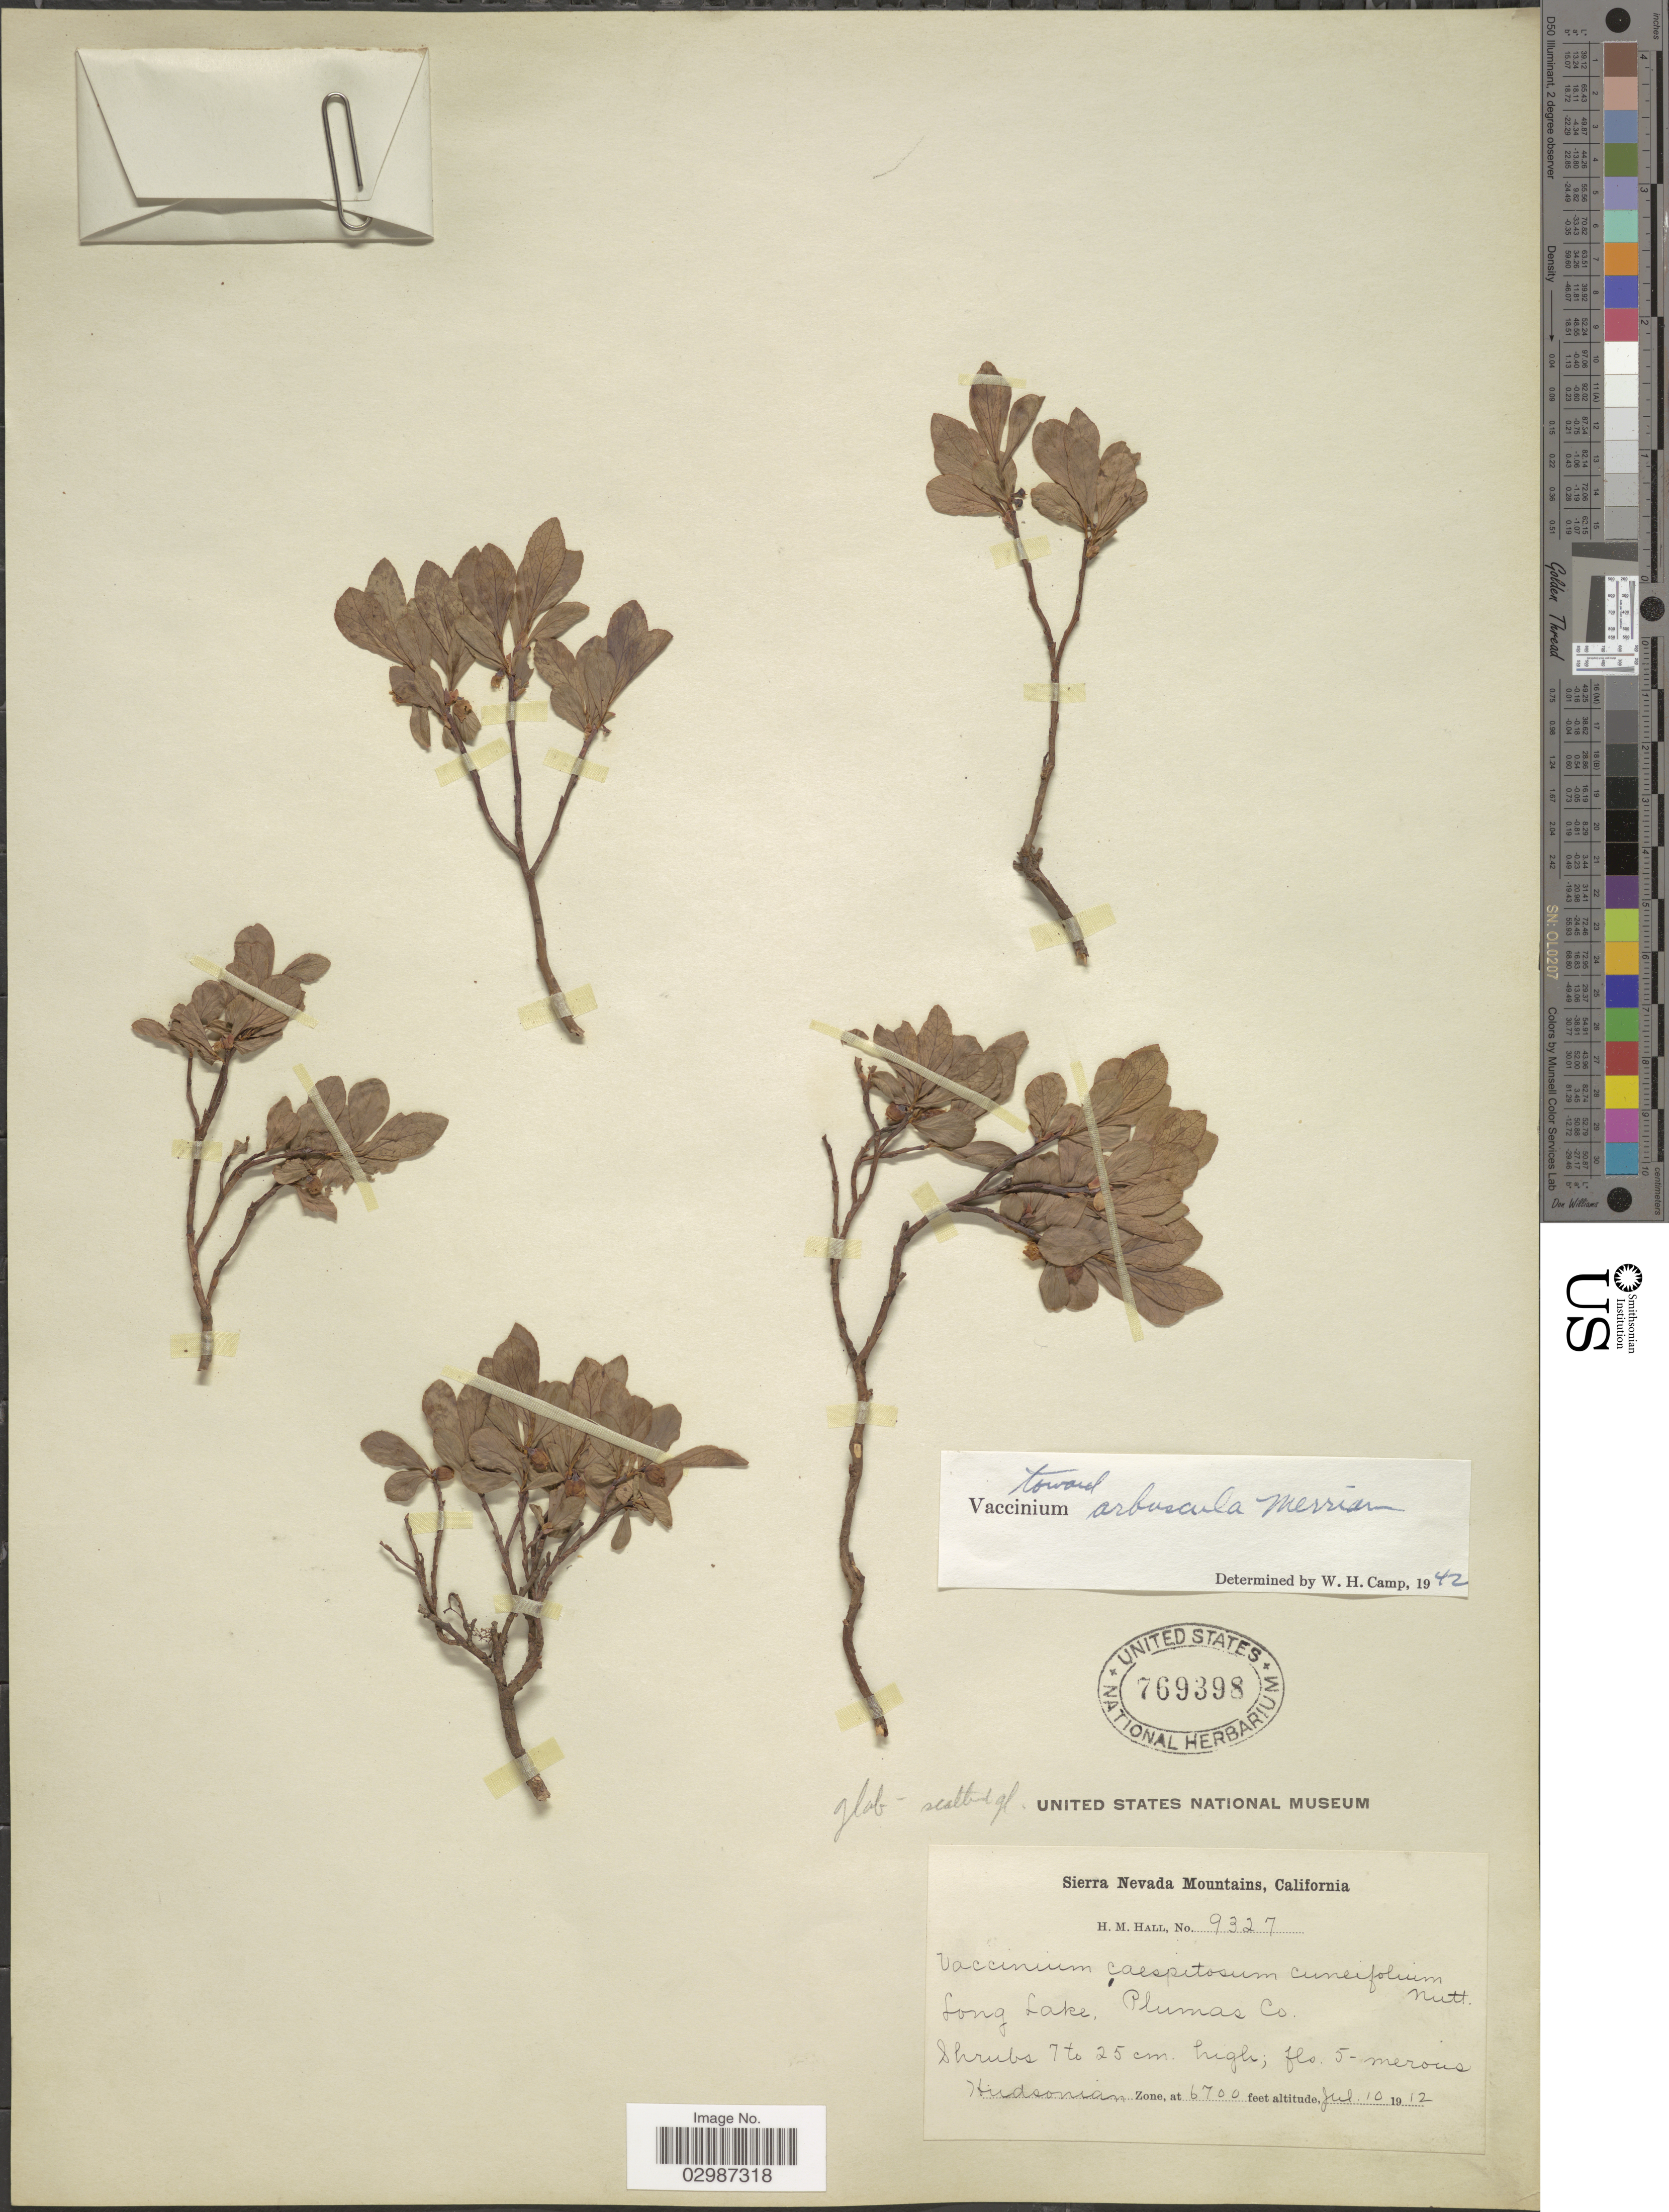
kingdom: Plantae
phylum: Tracheophyta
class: Magnoliopsida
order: Ericales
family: Ericaceae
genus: Vaccinium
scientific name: Vaccinium arbuscula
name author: (A. Gray) Merriam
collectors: H. M. Hall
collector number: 9327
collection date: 1912-07-10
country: United States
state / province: California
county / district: Plumas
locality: Sierra Nevada Mountains, Long Lake, Plumas Co., Hudsonian Zone.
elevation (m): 2042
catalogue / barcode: US 769398